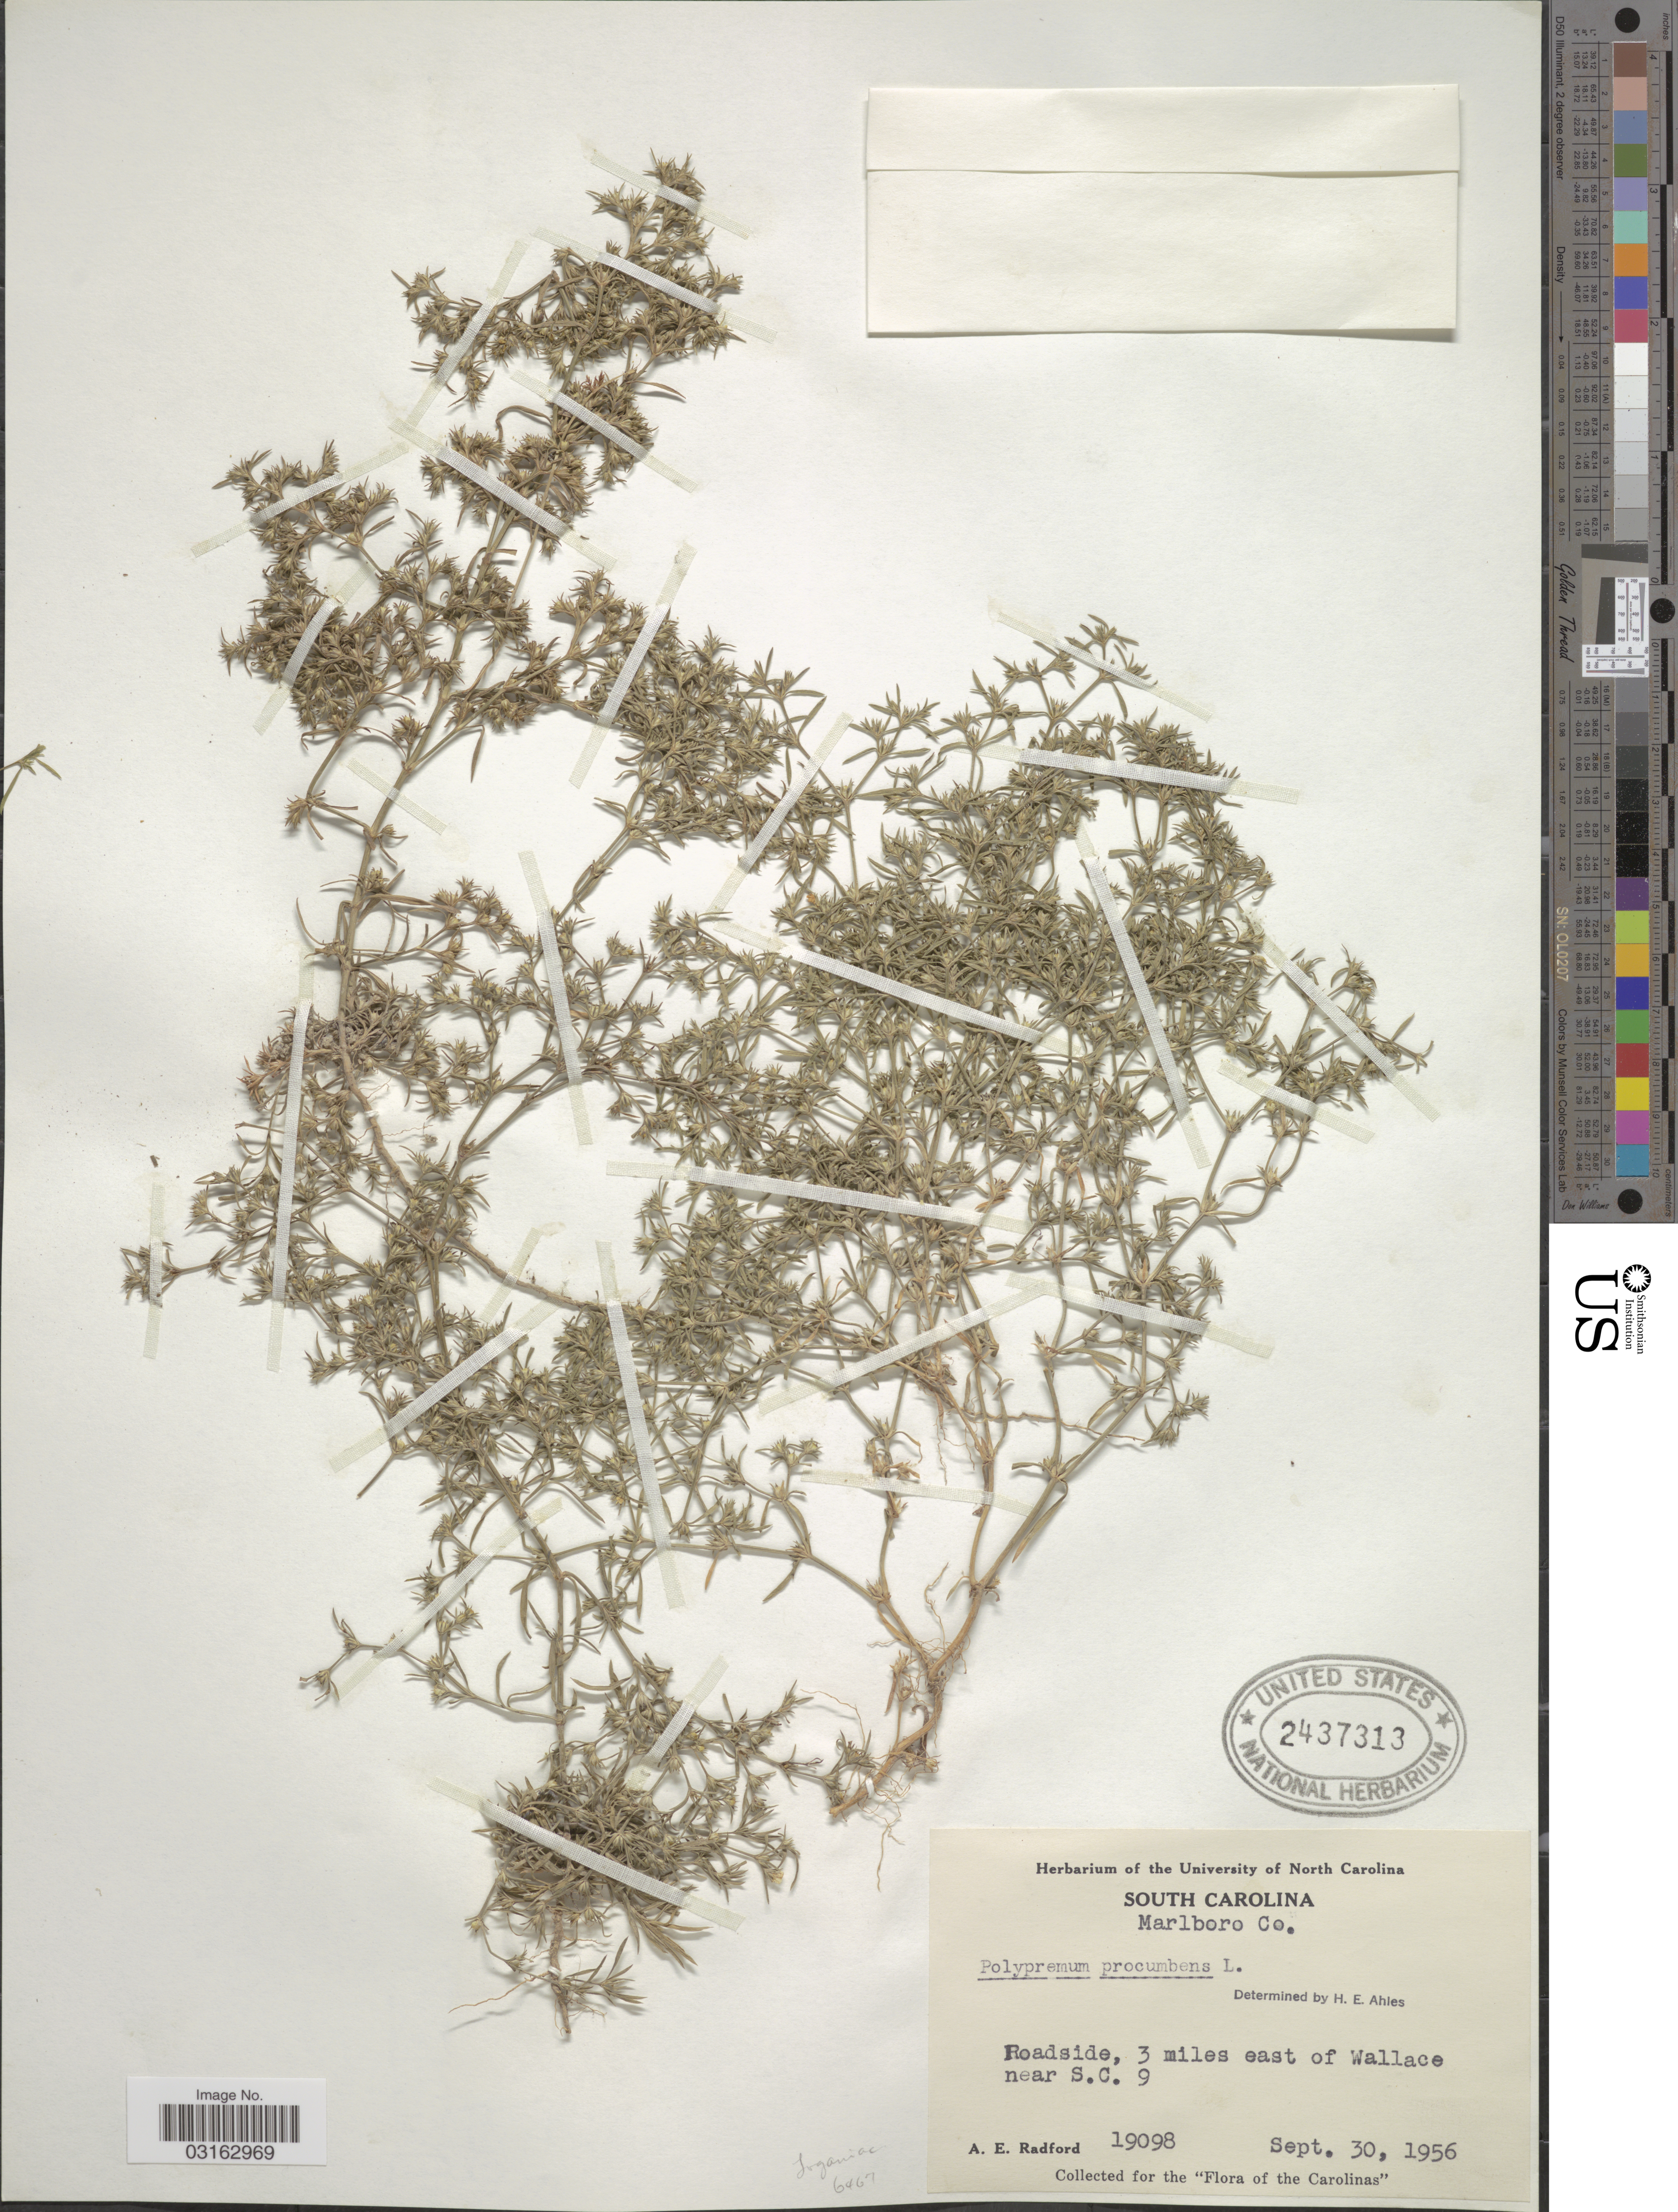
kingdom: Plantae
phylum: Tracheophyta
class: Magnoliopsida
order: Lamiales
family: Tetrachondraceae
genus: Polypremum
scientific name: Polypremum procumbens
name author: L.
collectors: A. E. Radford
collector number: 19098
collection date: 1956-09-30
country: United States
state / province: South Carolina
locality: Marlboro Co., Roadside, 3 miles east of Wallace near S.C. 9.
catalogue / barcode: US 2437313